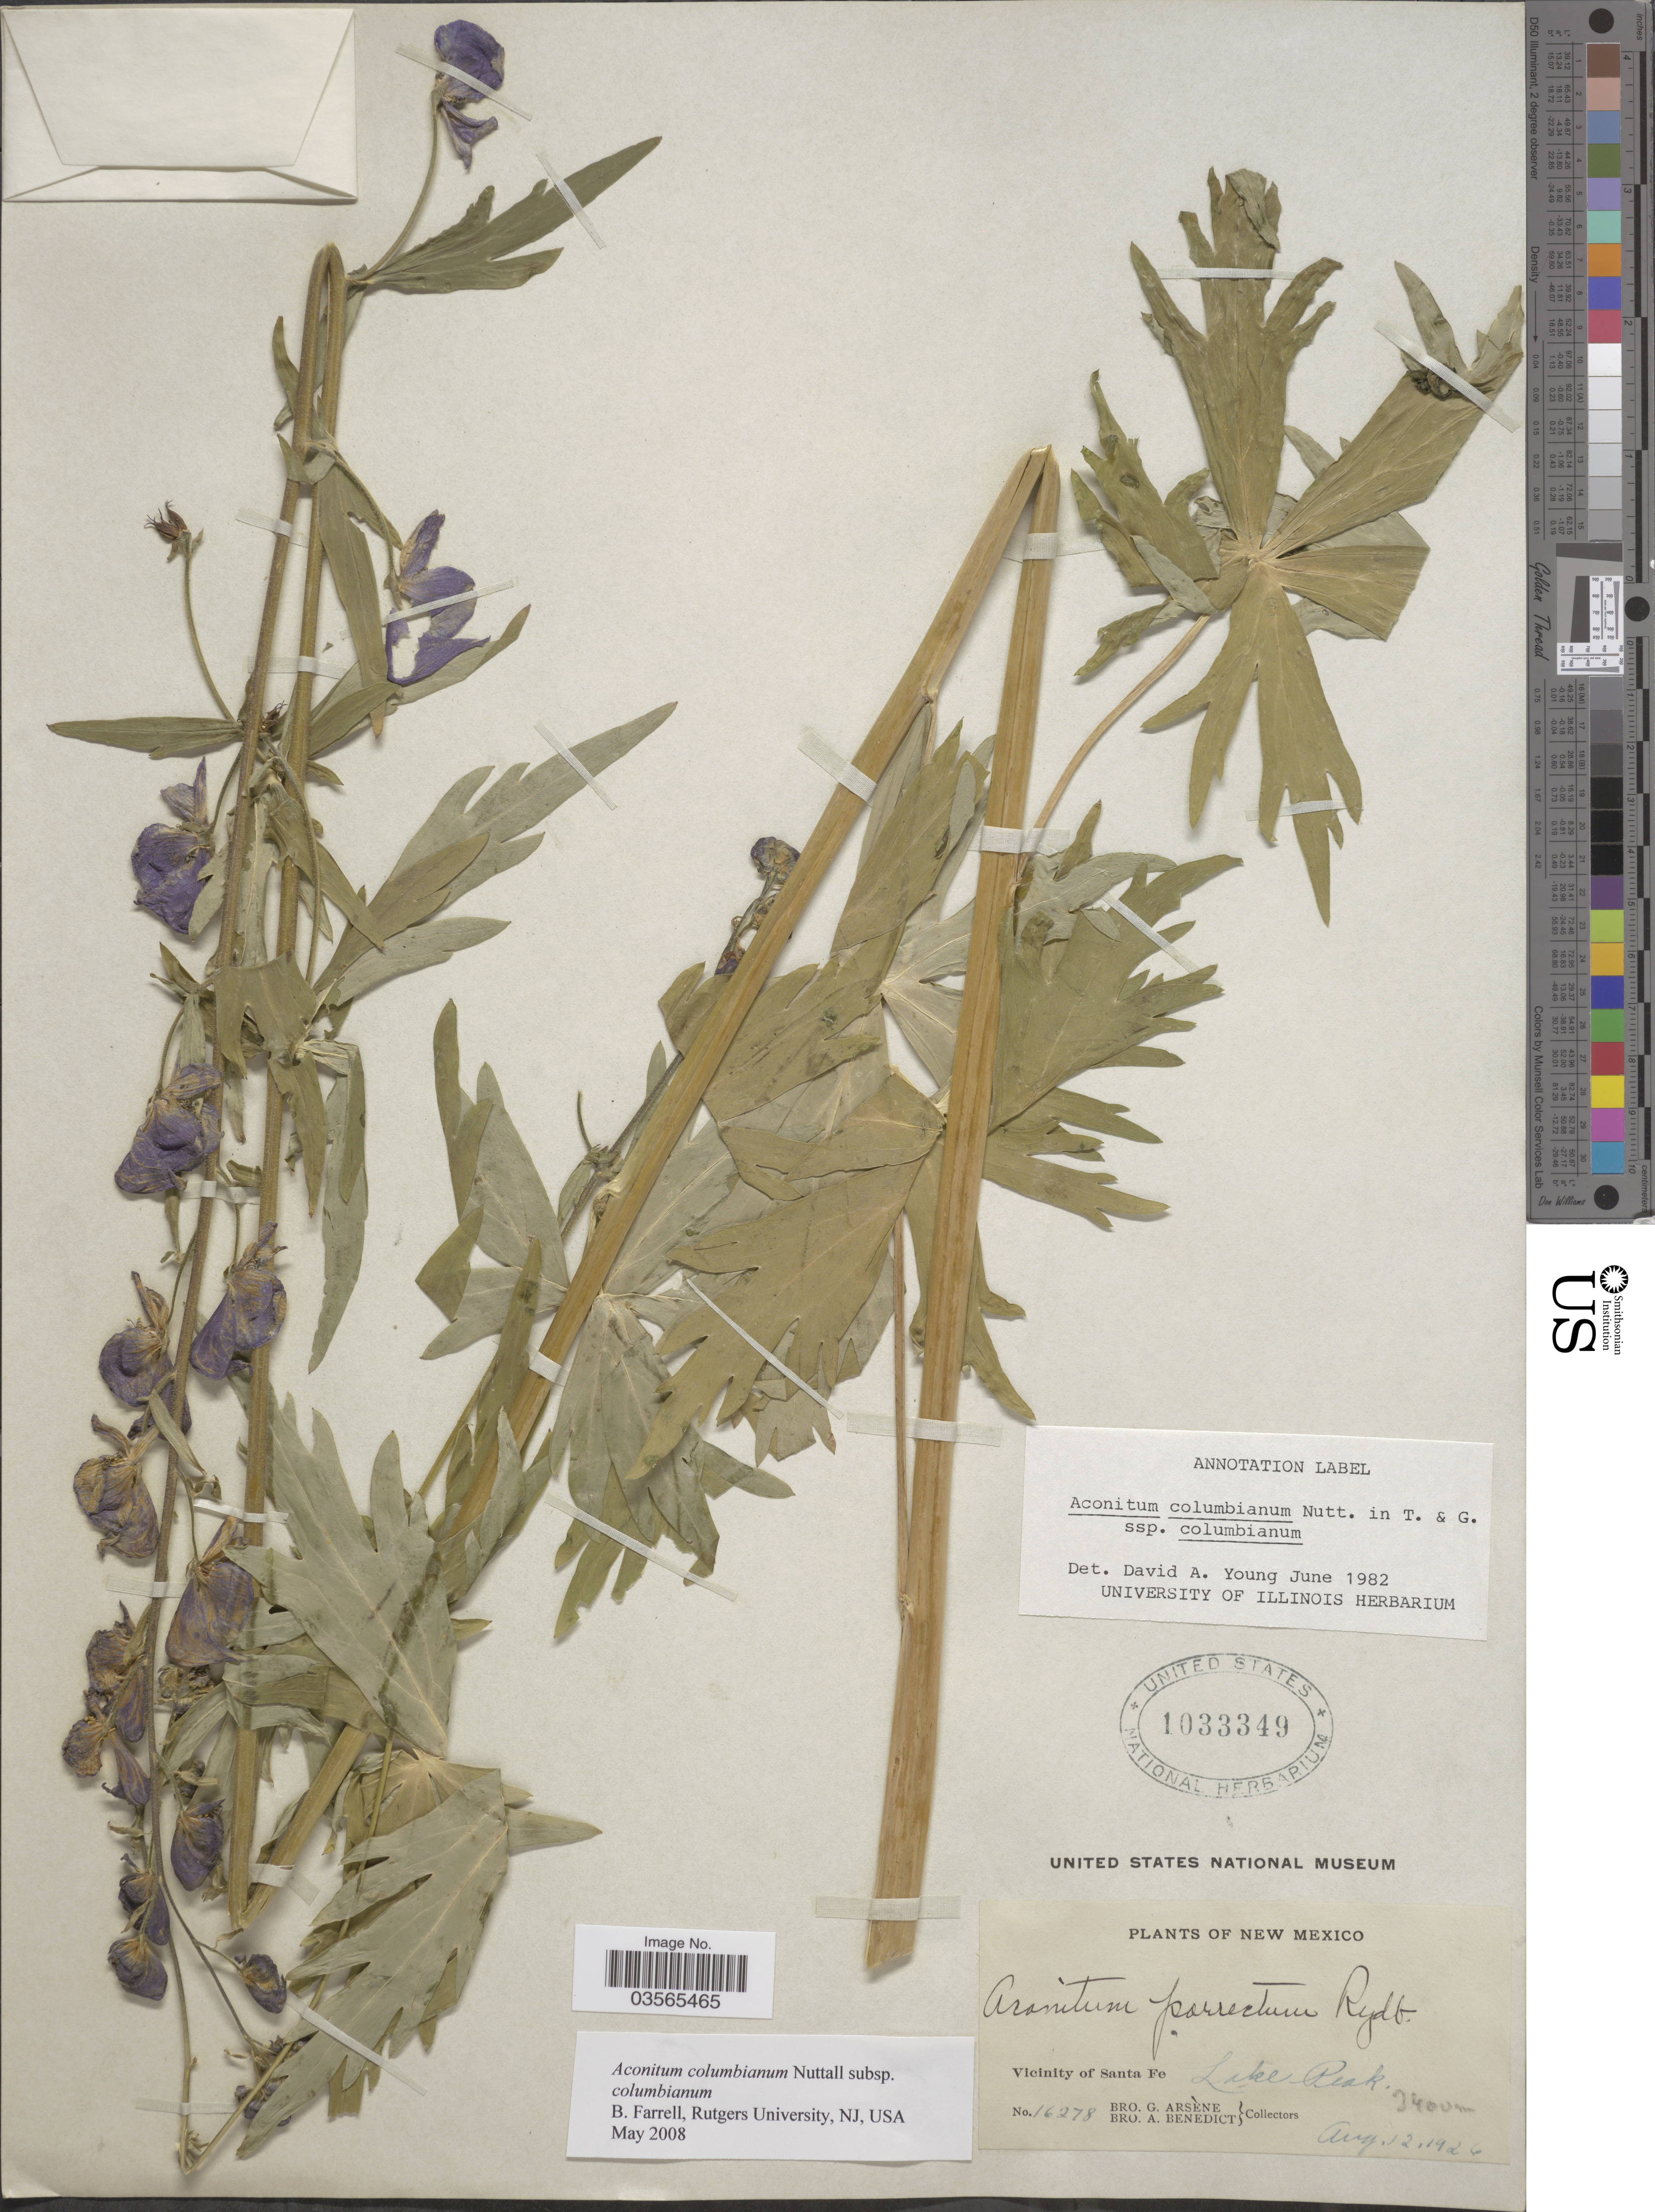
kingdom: Plantae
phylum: Tracheophyta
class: Magnoliopsida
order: Ranunculales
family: Ranunculaceae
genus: Aconitum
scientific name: Aconitum columbianum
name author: Nutt.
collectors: Bro. G. Arsène & Bro. A. Benedict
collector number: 16278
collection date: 1926-08-12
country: United States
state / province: New Mexico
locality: Vicinity of Santa Fe. Lake Peak.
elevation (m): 3400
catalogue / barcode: US 1033349